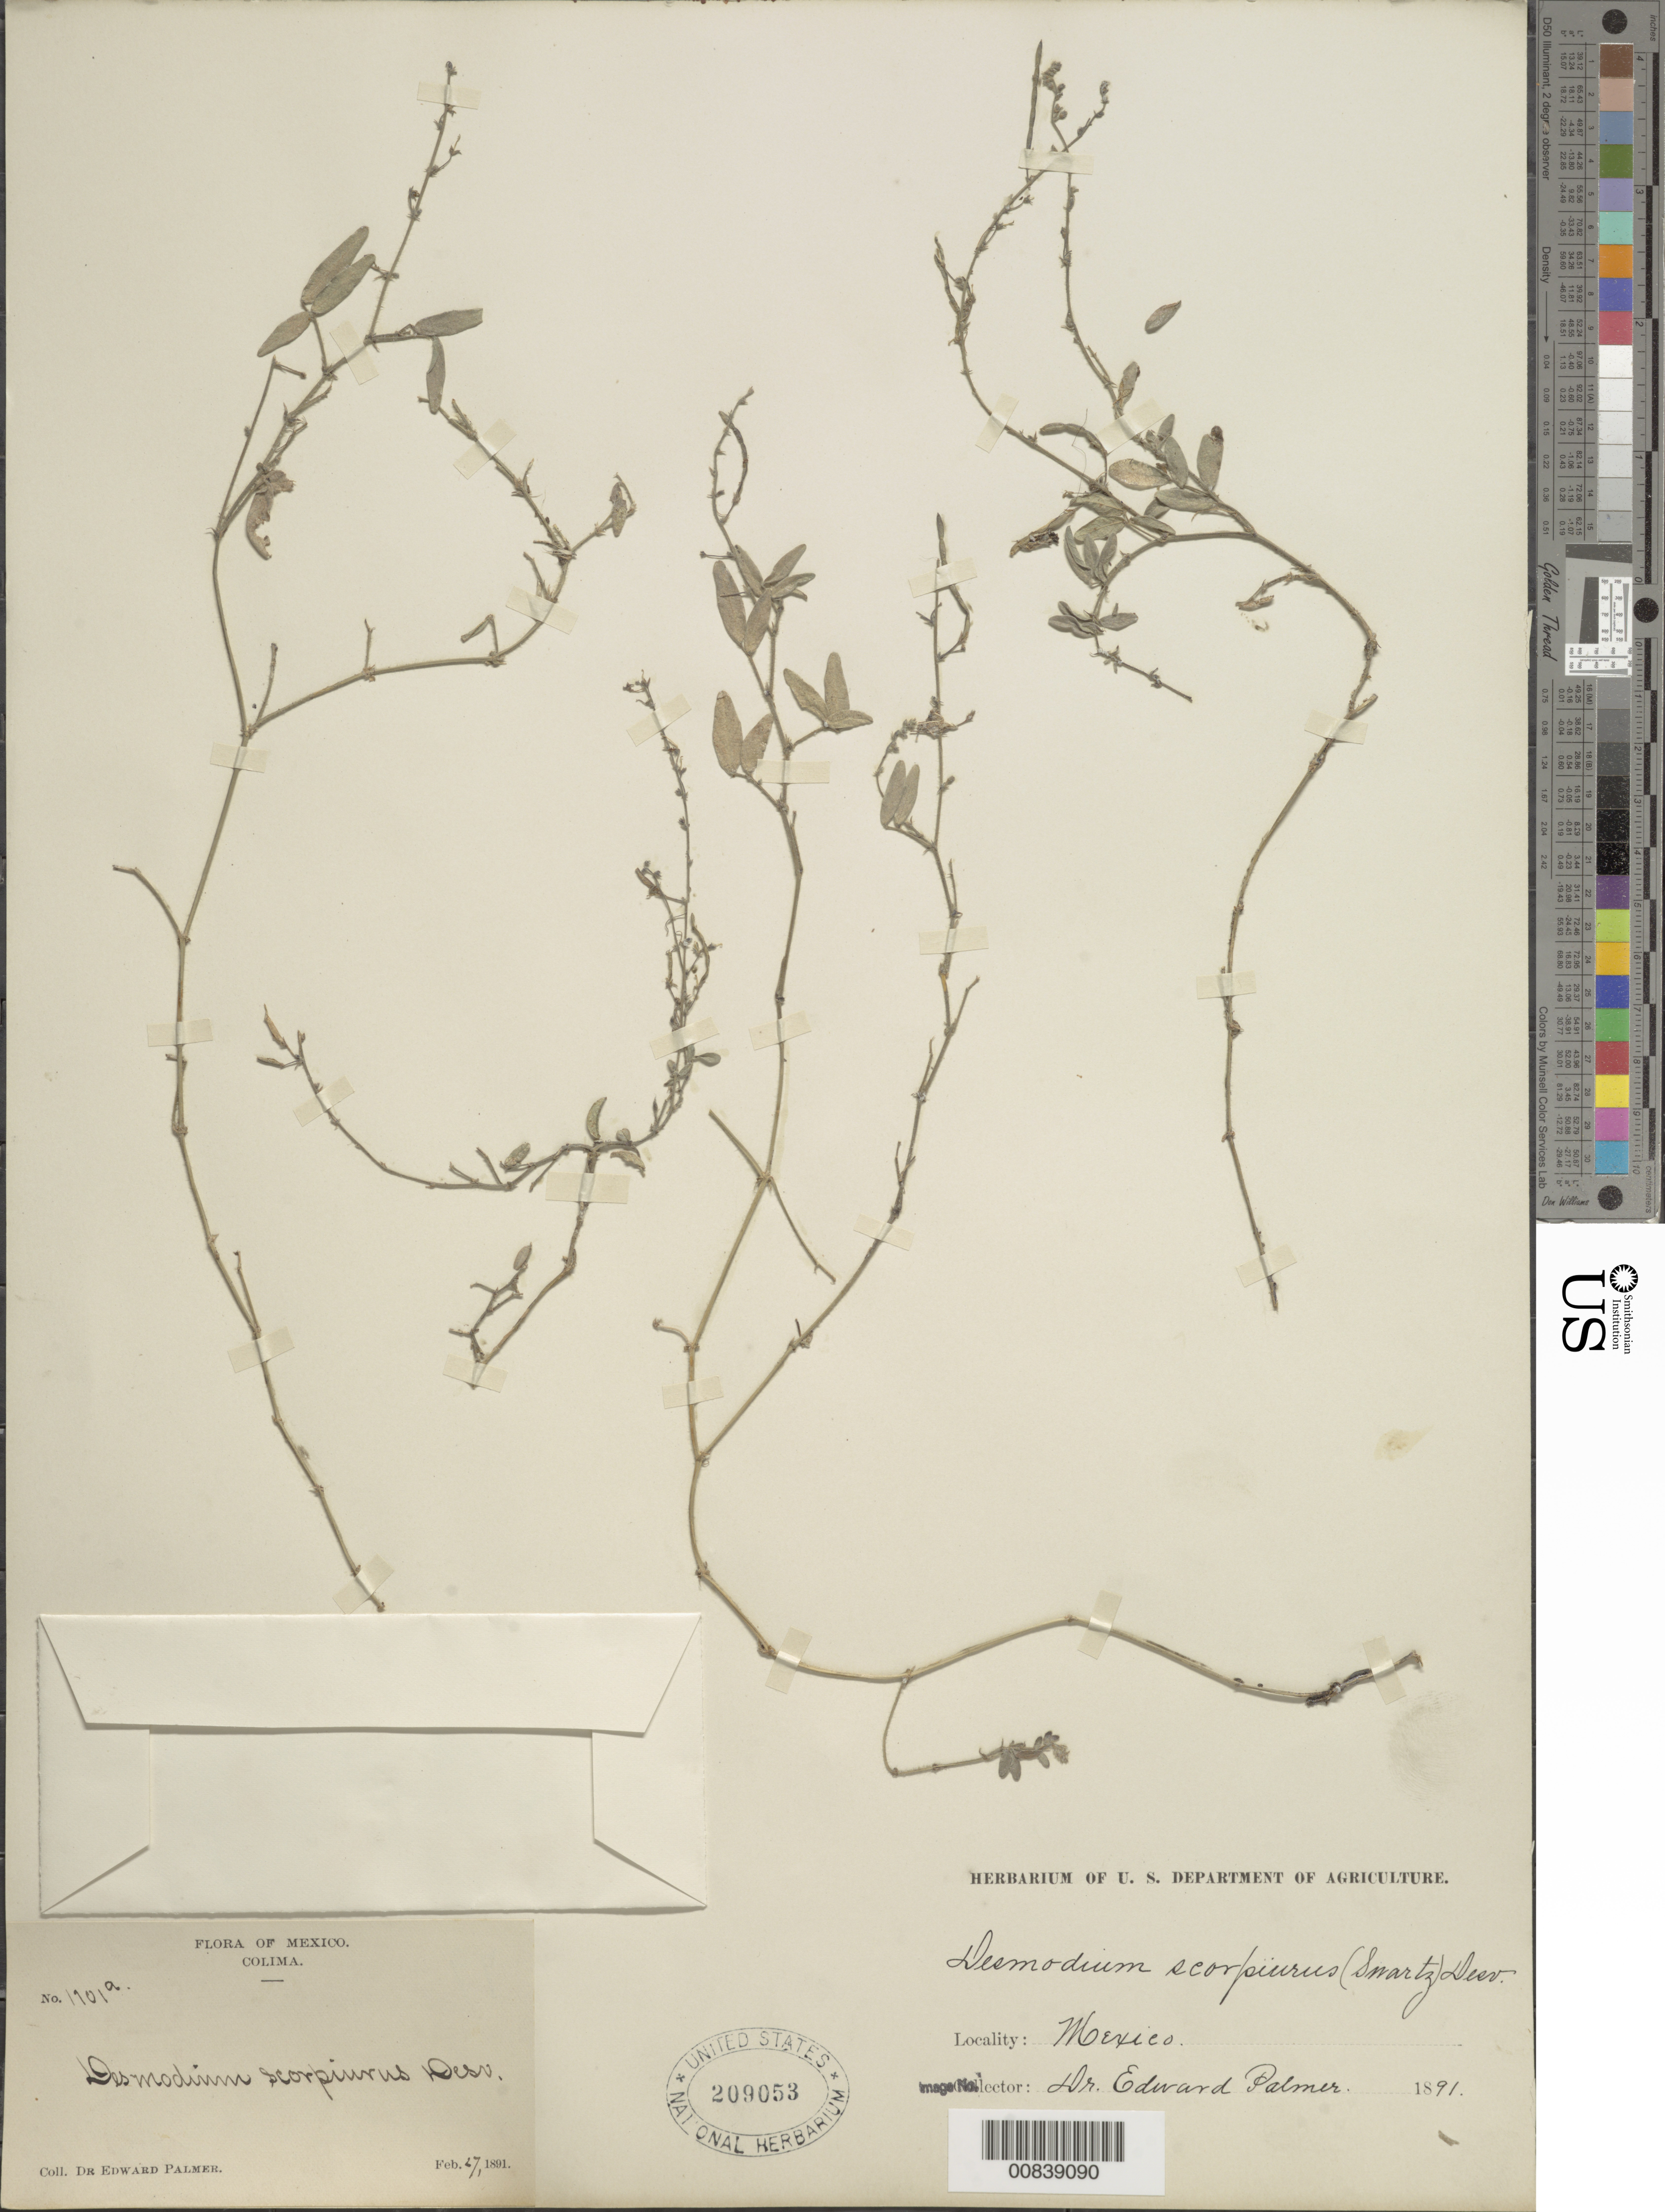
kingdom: Plantae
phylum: Tracheophyta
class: Magnoliopsida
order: Fabales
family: Fabaceae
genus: Desmodium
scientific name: Desmodium scorpiurus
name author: (Sw.) Desv. ex DC.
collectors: E. Palmer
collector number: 1101a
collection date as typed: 27 Feb 1891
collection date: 1891-02-27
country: Mexico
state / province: Colima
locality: Colima.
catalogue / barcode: US 209053